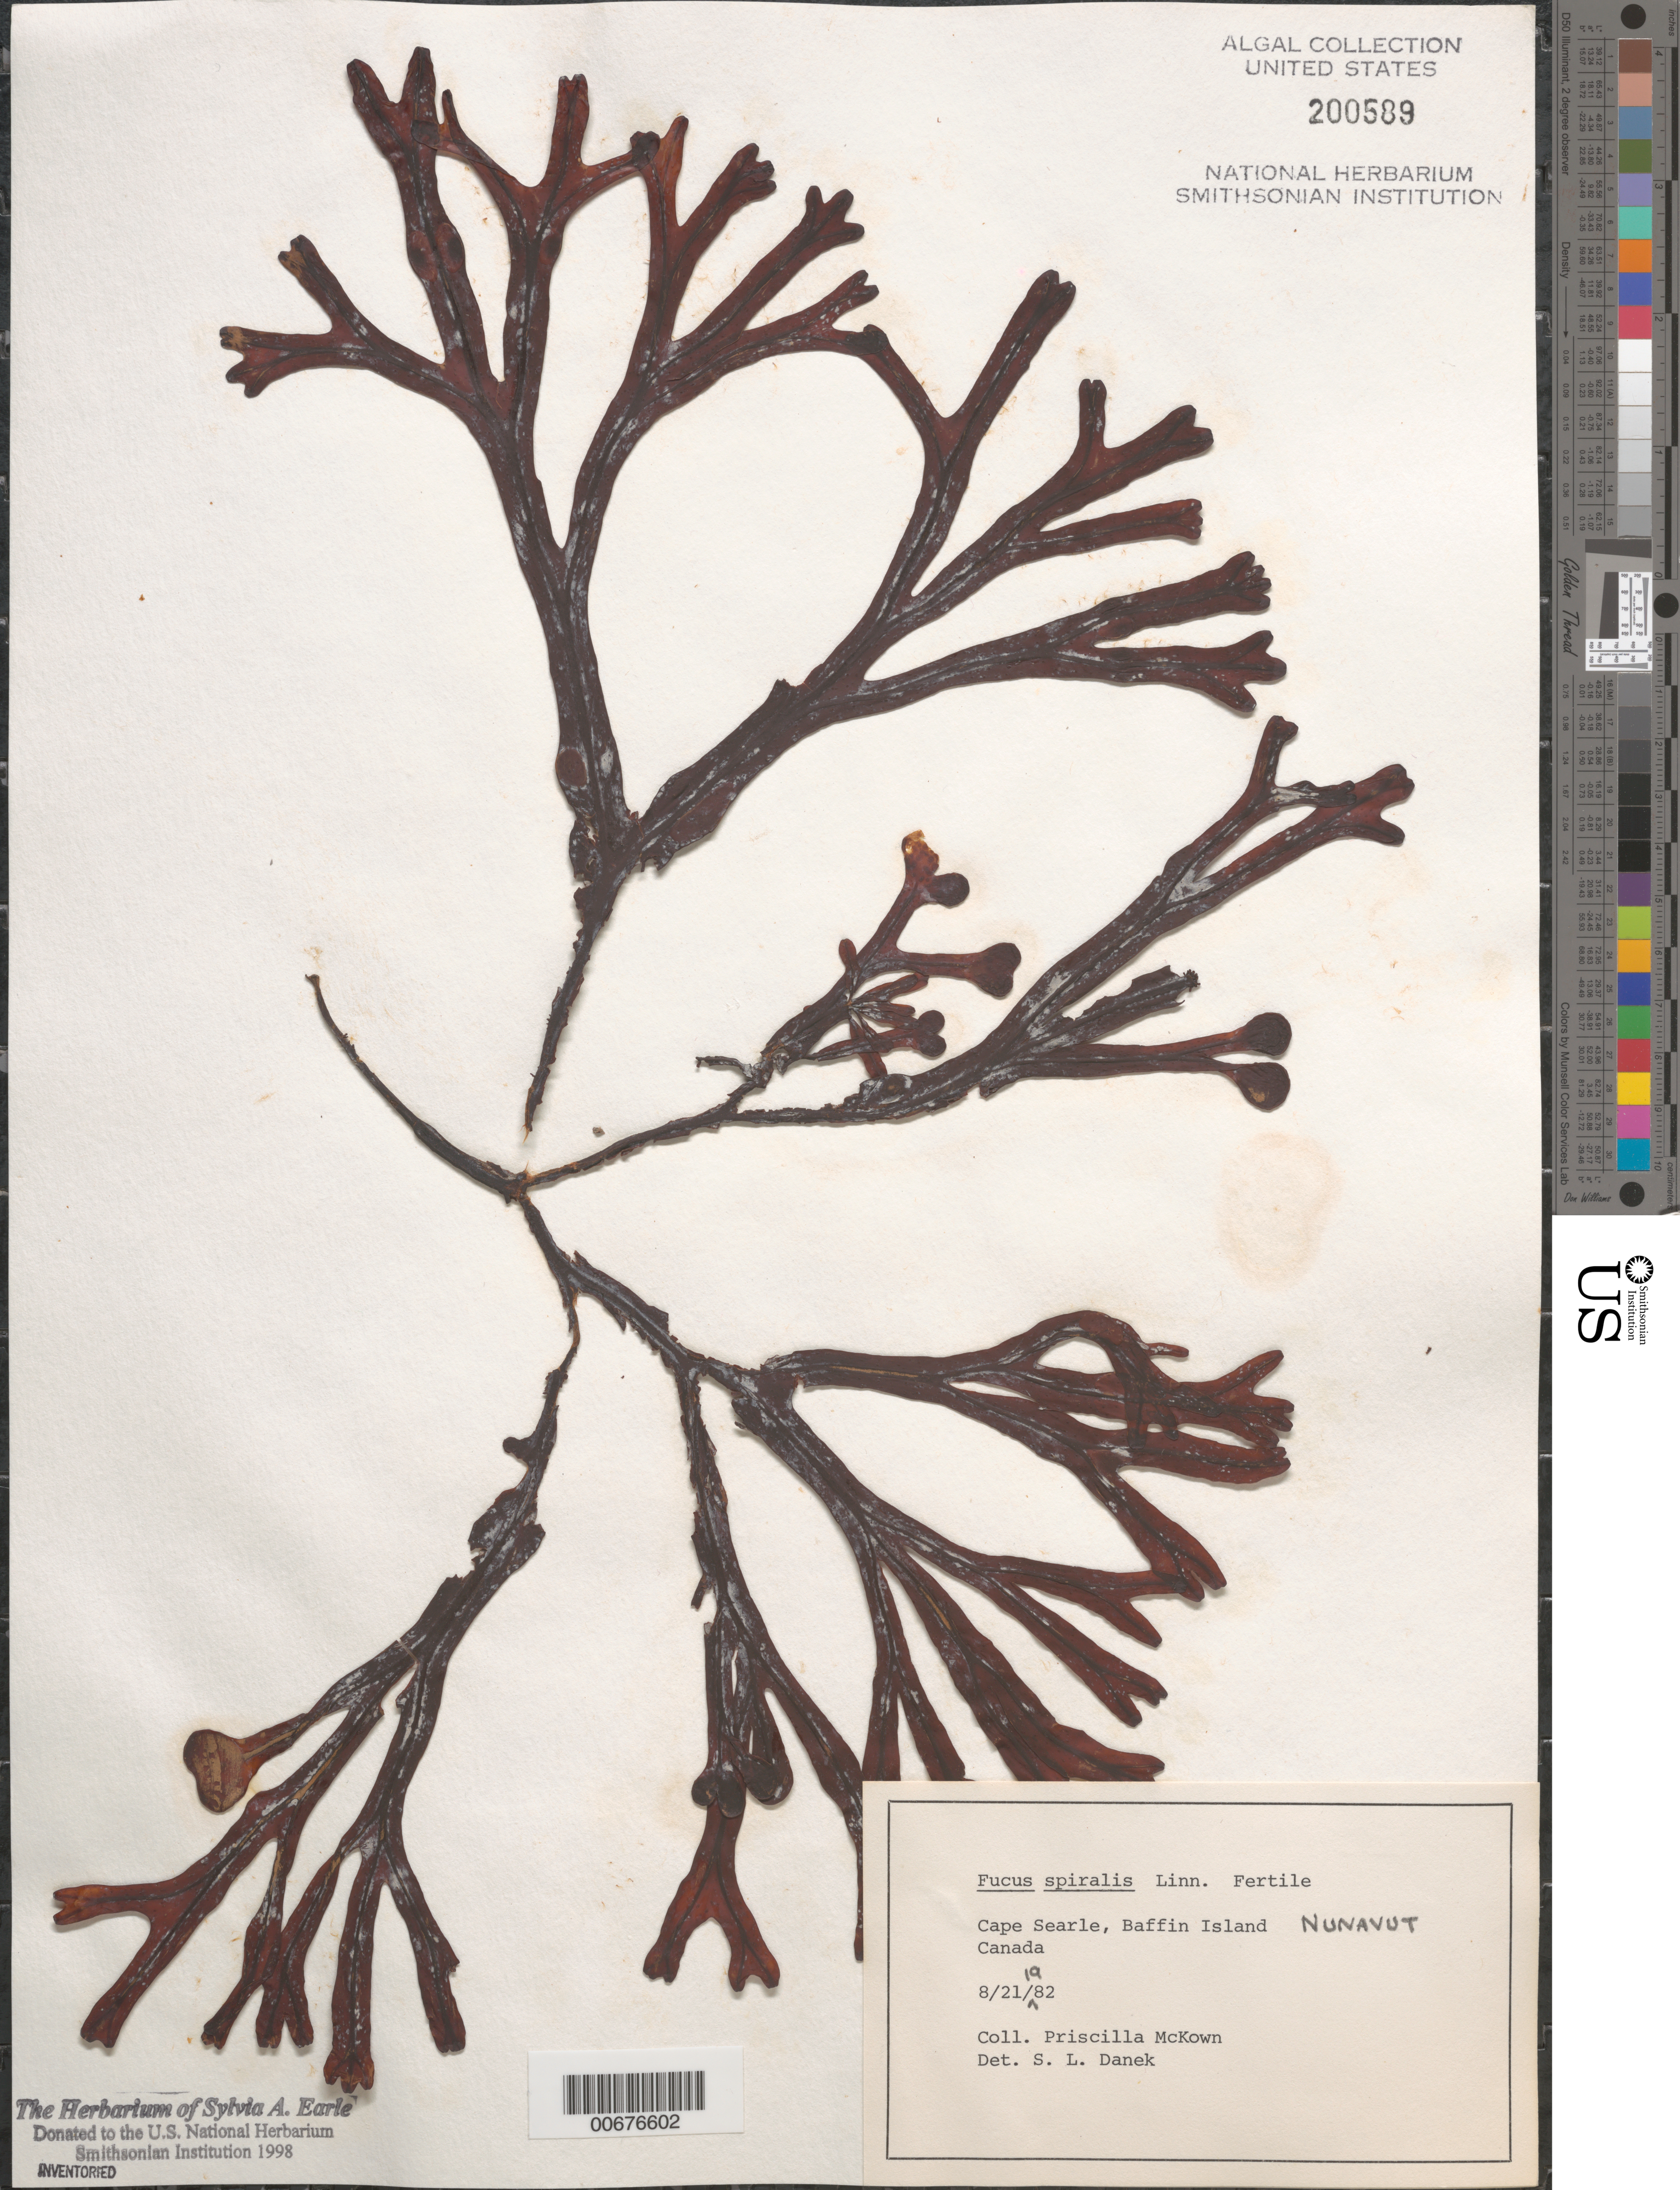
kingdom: Chromista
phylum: Ochrophyta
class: Phaeophyceae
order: Fucales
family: Fucaceae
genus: Fucus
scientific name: Fucus spiralis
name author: L.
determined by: Danek, S. L.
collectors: P. McKown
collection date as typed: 21 Aug 1982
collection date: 1982-08-21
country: Canada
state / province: Nunavut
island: Baffin Island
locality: Cape Searle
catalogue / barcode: US 200589